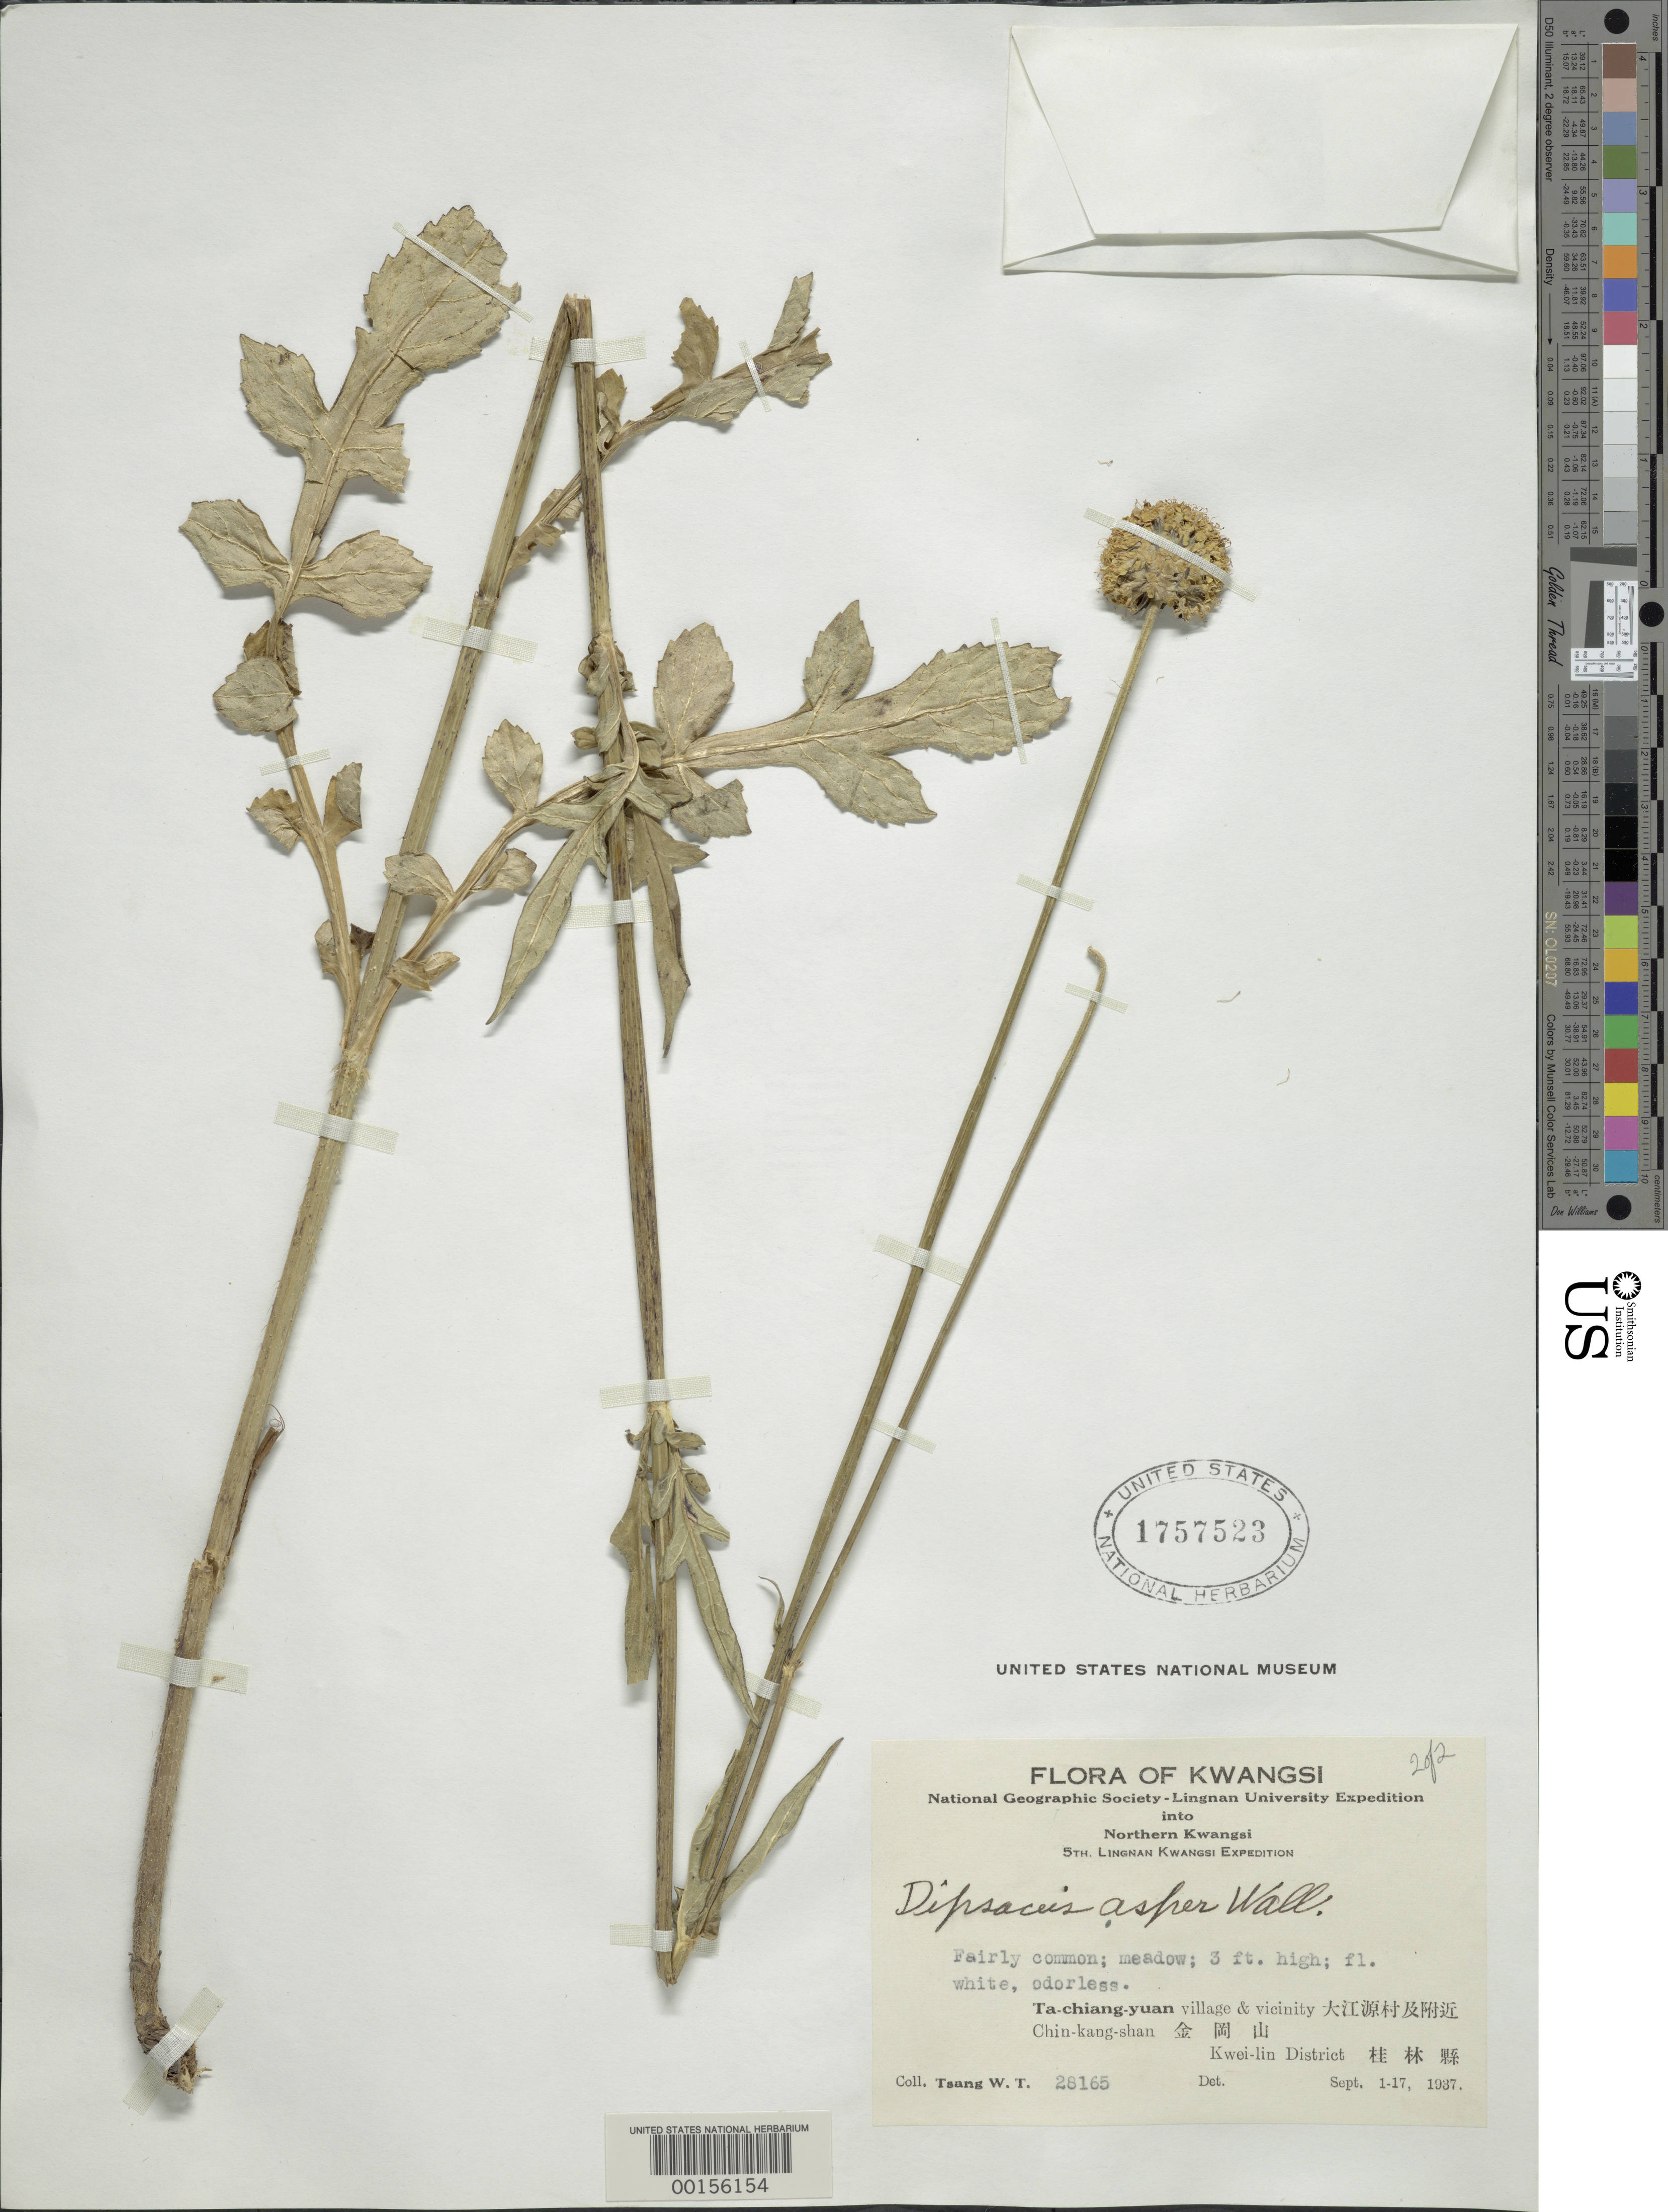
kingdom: Plantae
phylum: Tracheophyta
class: Magnoliopsida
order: Dipsacales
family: Caprifoliaceae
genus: Dipsacus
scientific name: Dipsacus asper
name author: Wall.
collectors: W. T. Tsang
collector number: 28165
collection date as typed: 01 Sep 1937 to 17 Sep 1937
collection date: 1937-09-01/1937-09-17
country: China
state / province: Guangxi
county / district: Guilin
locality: Ta-chiang-yuan village, Chin-kan-shan, Kwei-lin Dist. [= Kuei-lin Shih = Guilin Shi]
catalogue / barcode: US 1757523